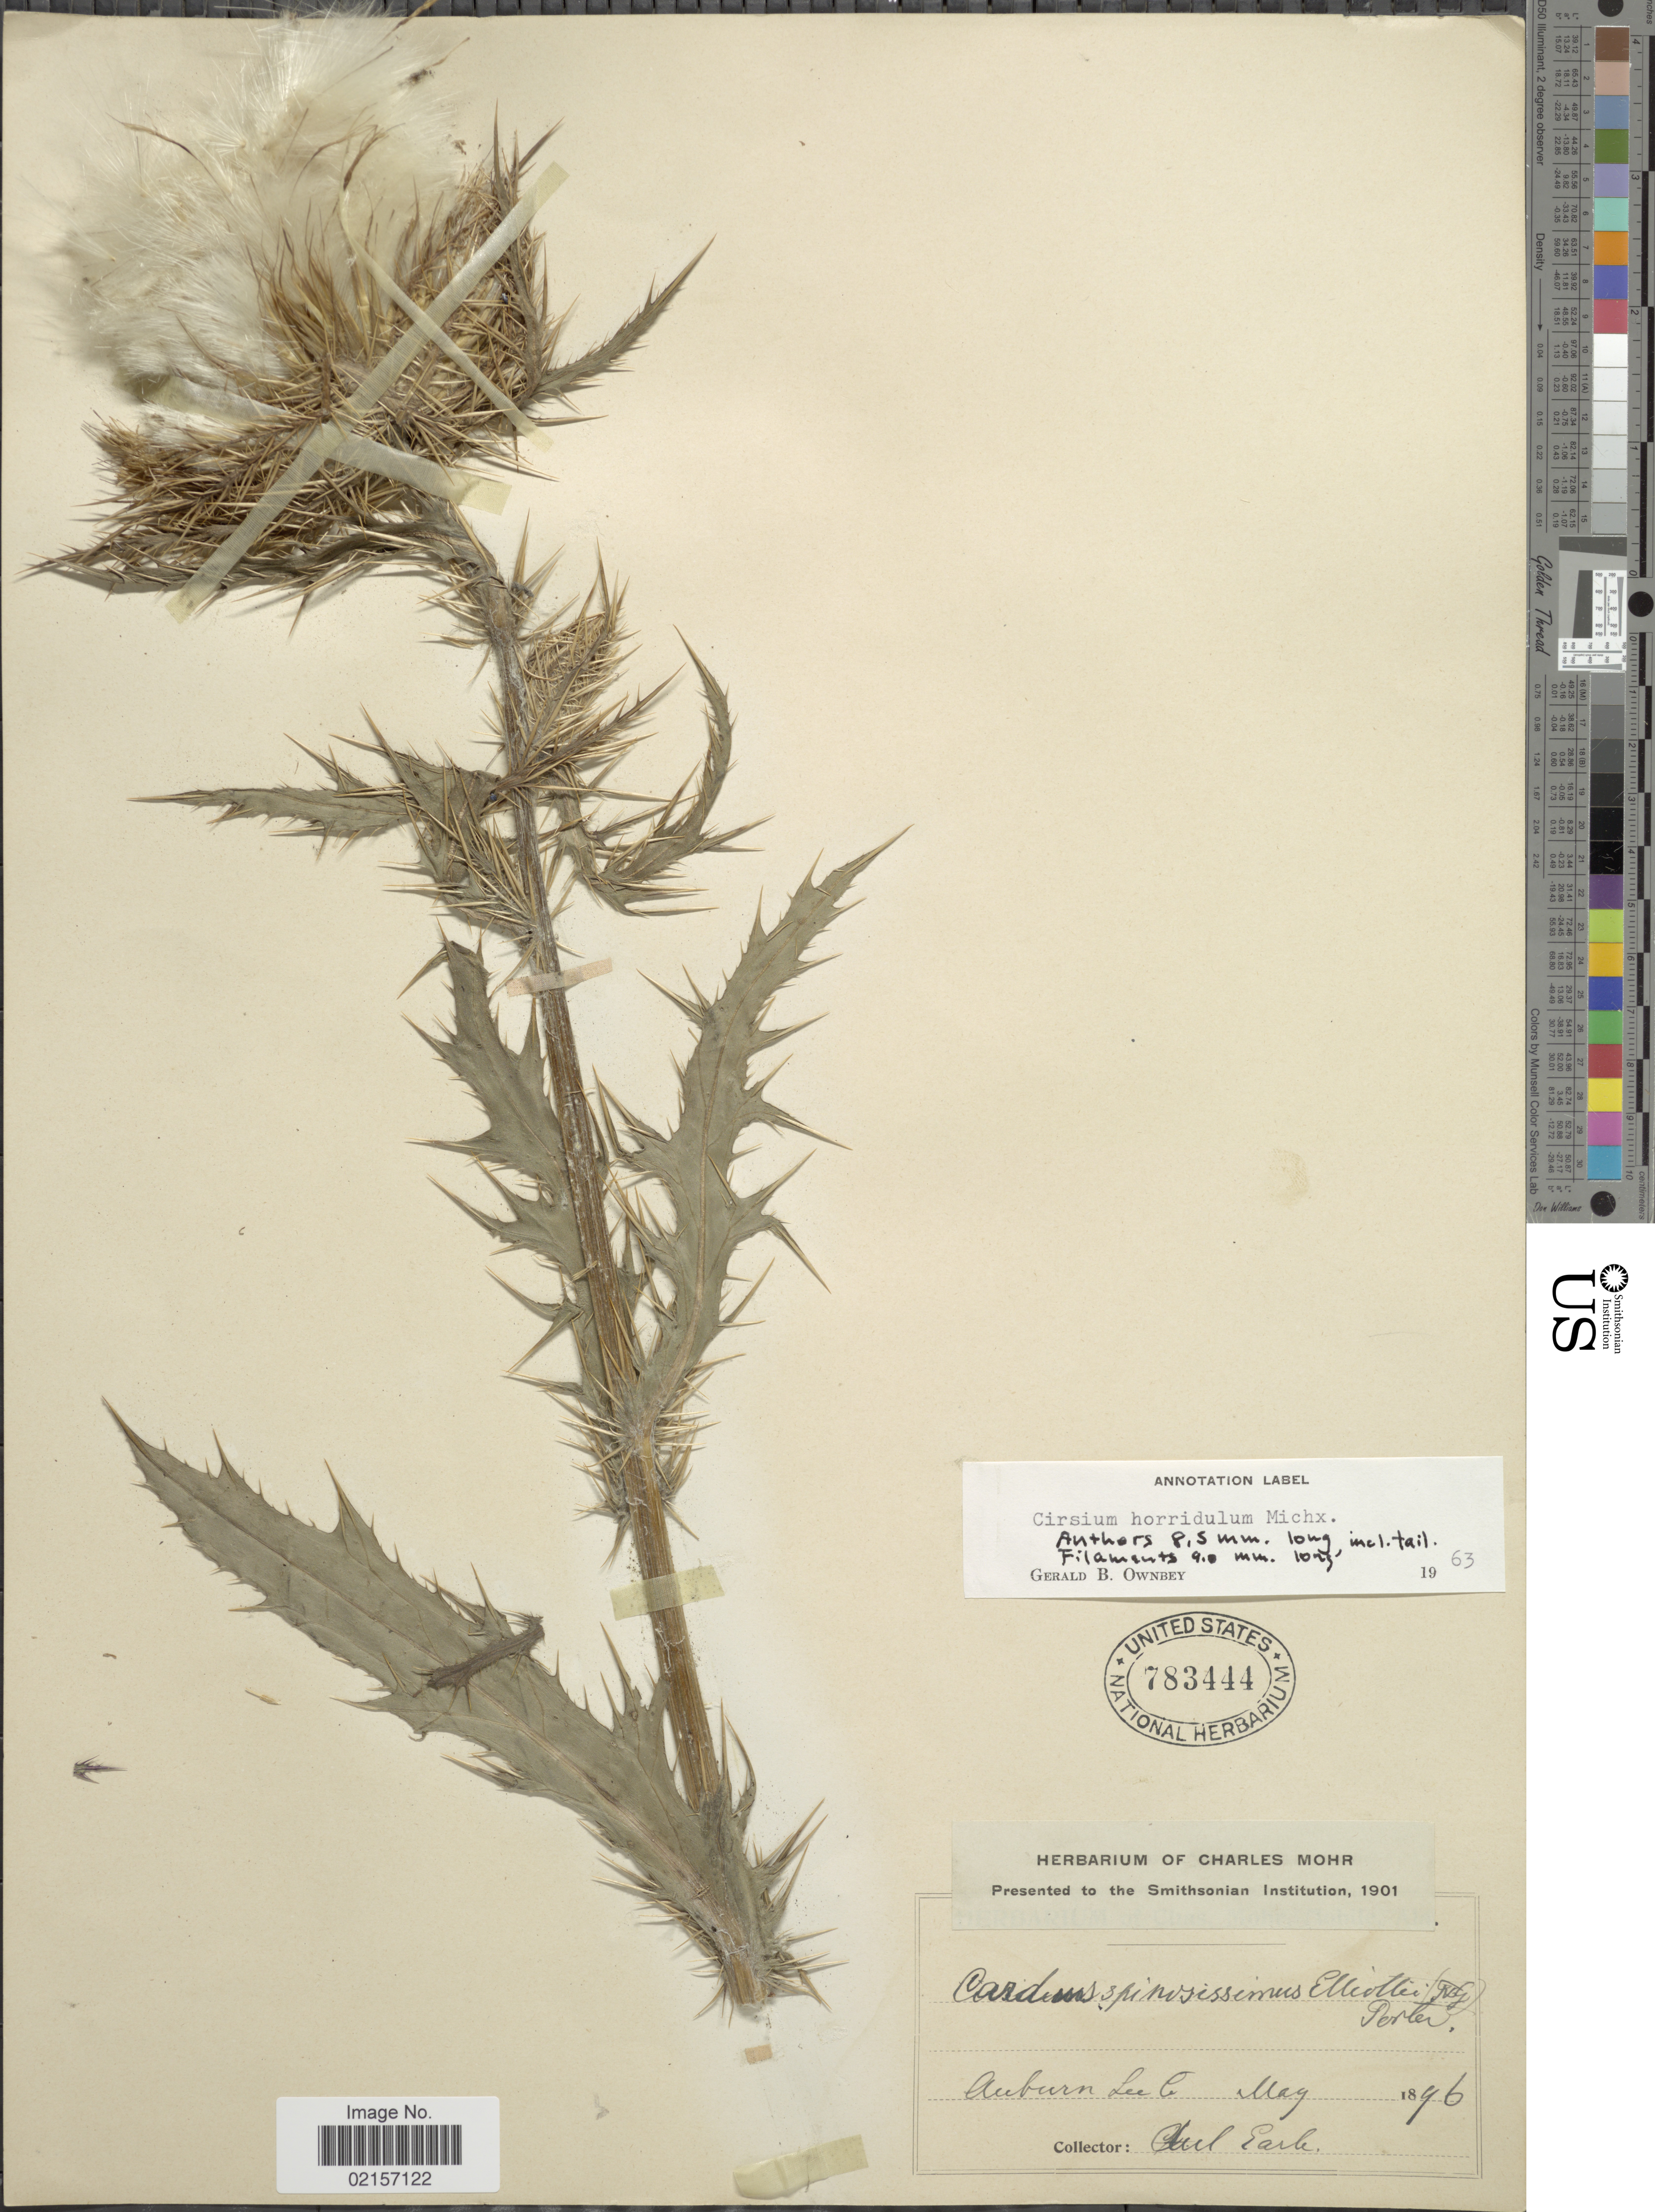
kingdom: Plantae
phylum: Tracheophyta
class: Magnoliopsida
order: Asterales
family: Asteraceae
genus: Cirsium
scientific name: Cirsium horridulum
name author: Michx.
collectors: -. Earle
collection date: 1896-05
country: United States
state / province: Alabama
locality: Auburn, Lee Co.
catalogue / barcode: US 783444